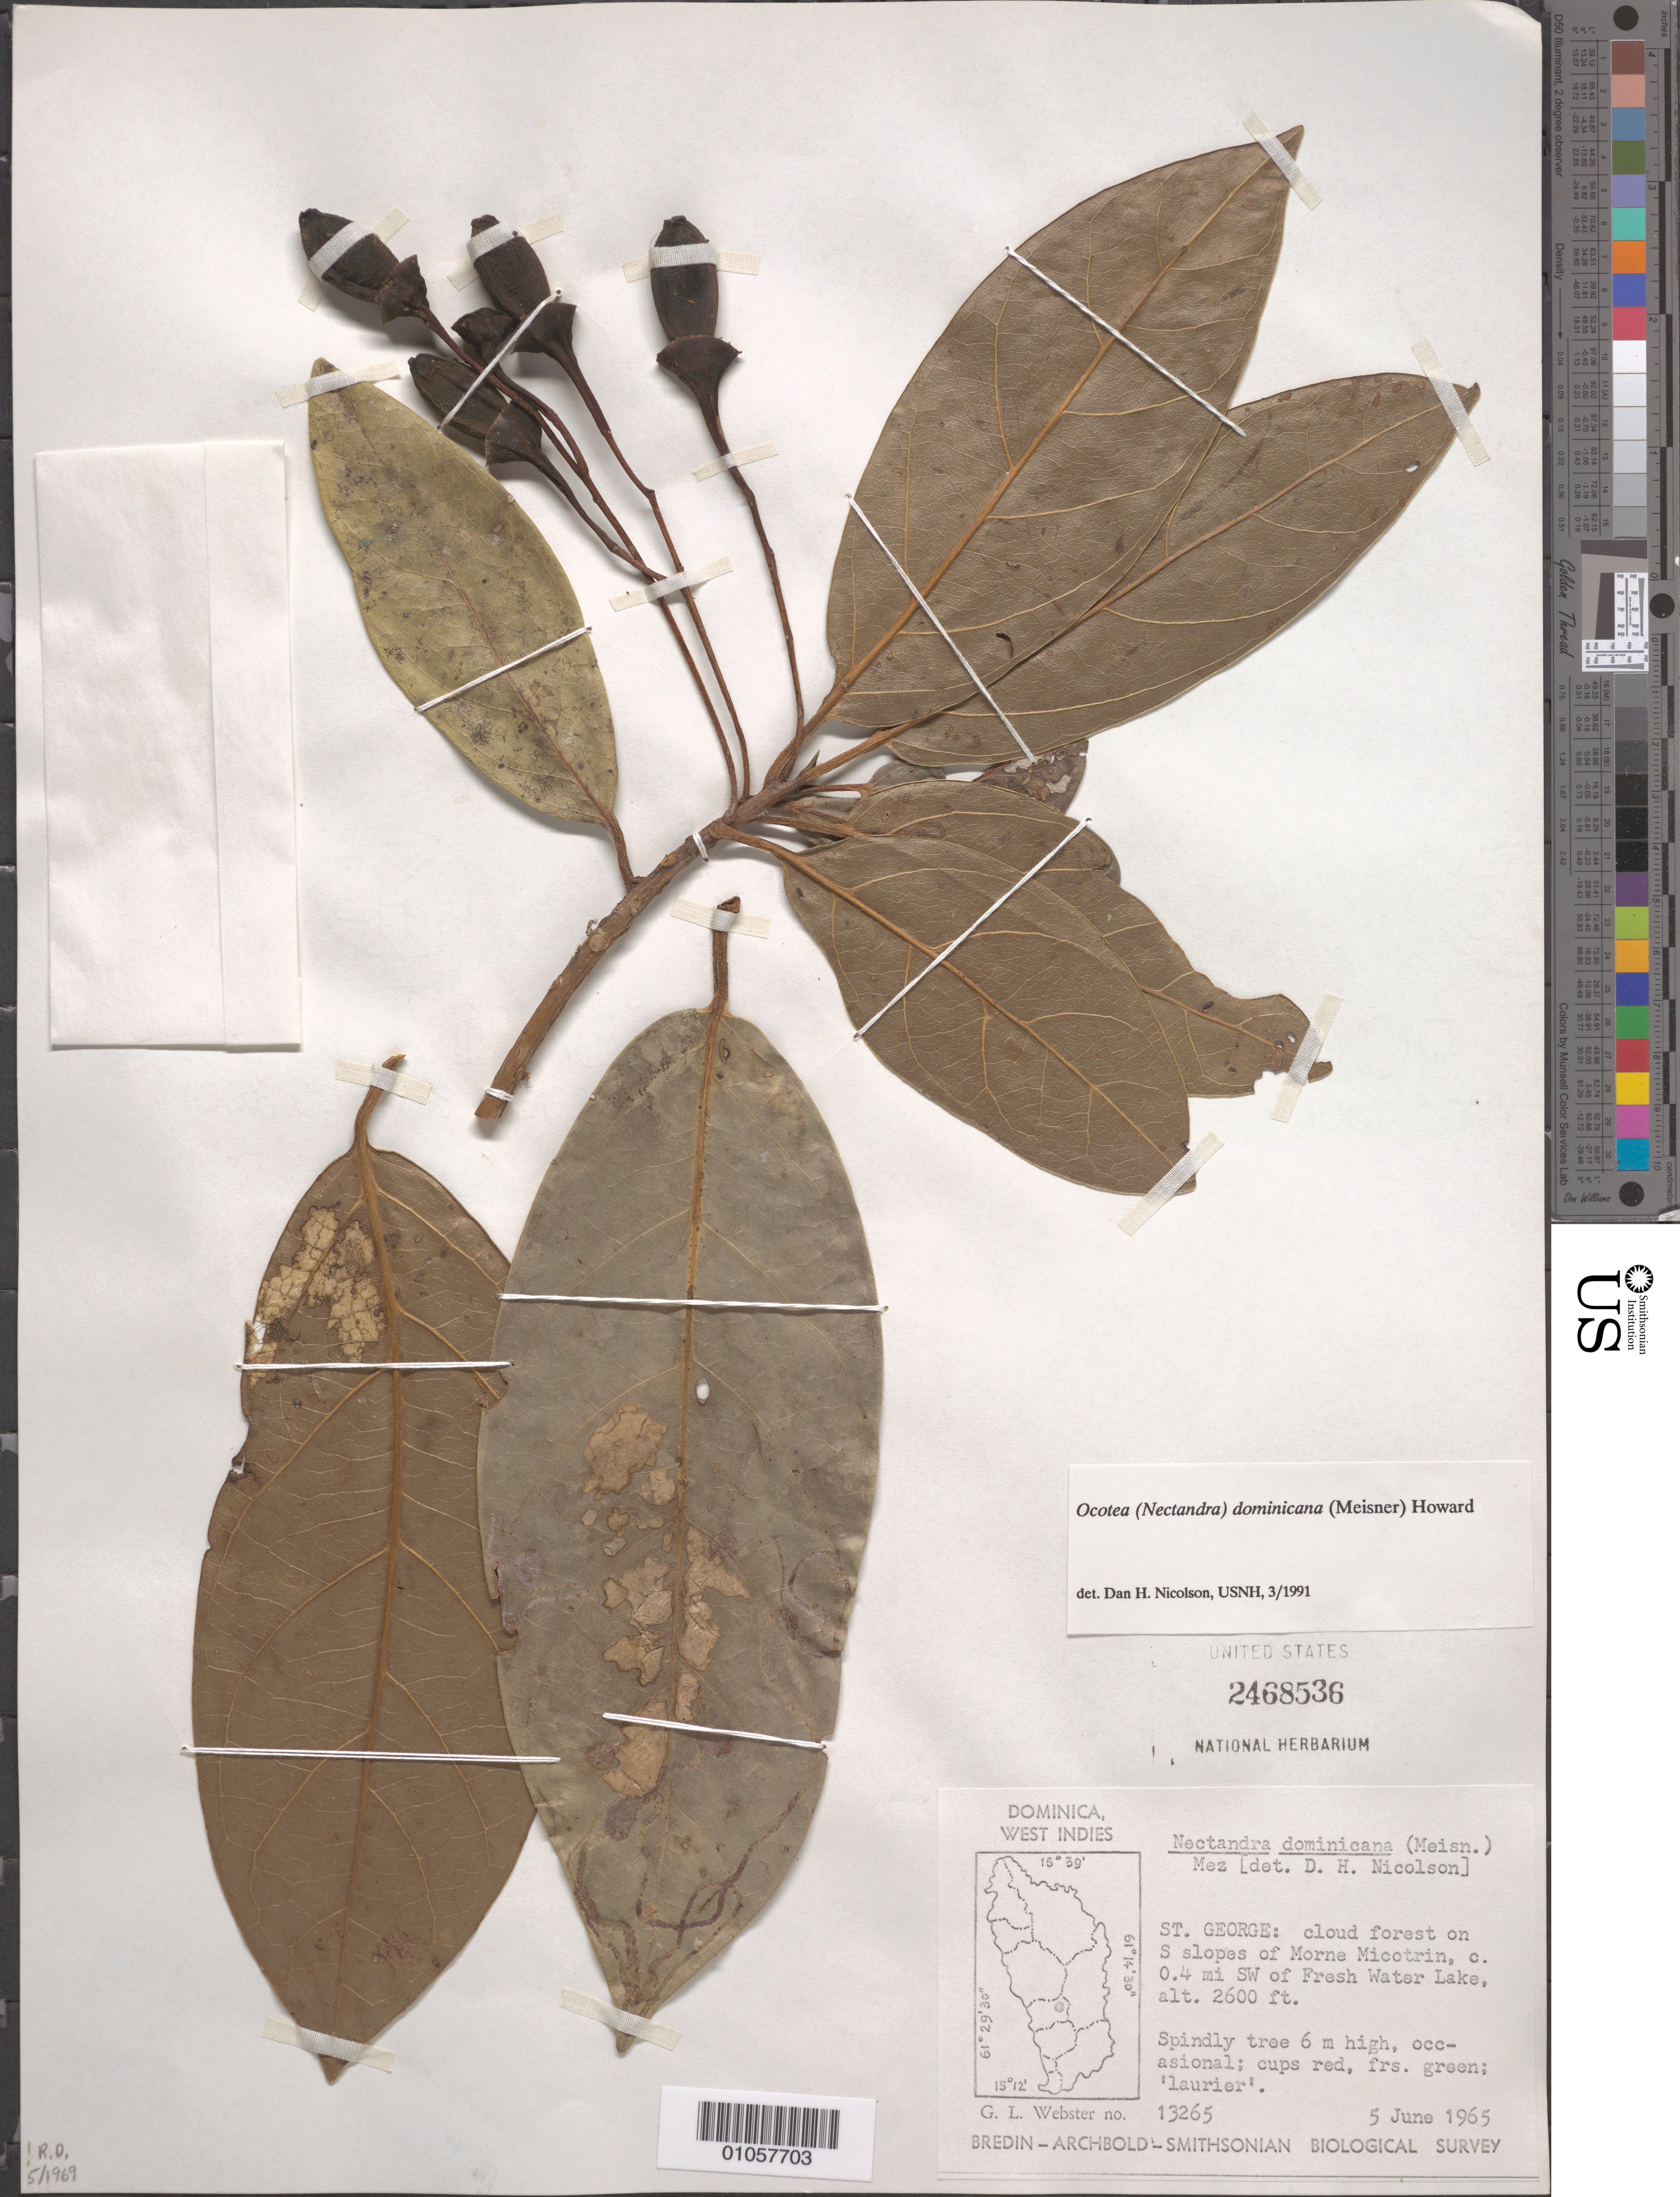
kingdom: Plantae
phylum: Tracheophyta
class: Magnoliopsida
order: Laurales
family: Lauraceae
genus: Ocotea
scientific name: Ocotea dominicana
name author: (Meisn.) R.A. Howard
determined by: Nicolson, Dan H.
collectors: G. L. Webster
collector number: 13265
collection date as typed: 05 Jun 1965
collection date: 1965-06-05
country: Dominica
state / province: St. George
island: Dominica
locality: Morne Micotrin, about 0.4 miles SW of Fresh Water lake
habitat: Cloud forest on S slopes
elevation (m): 792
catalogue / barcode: US 2468536